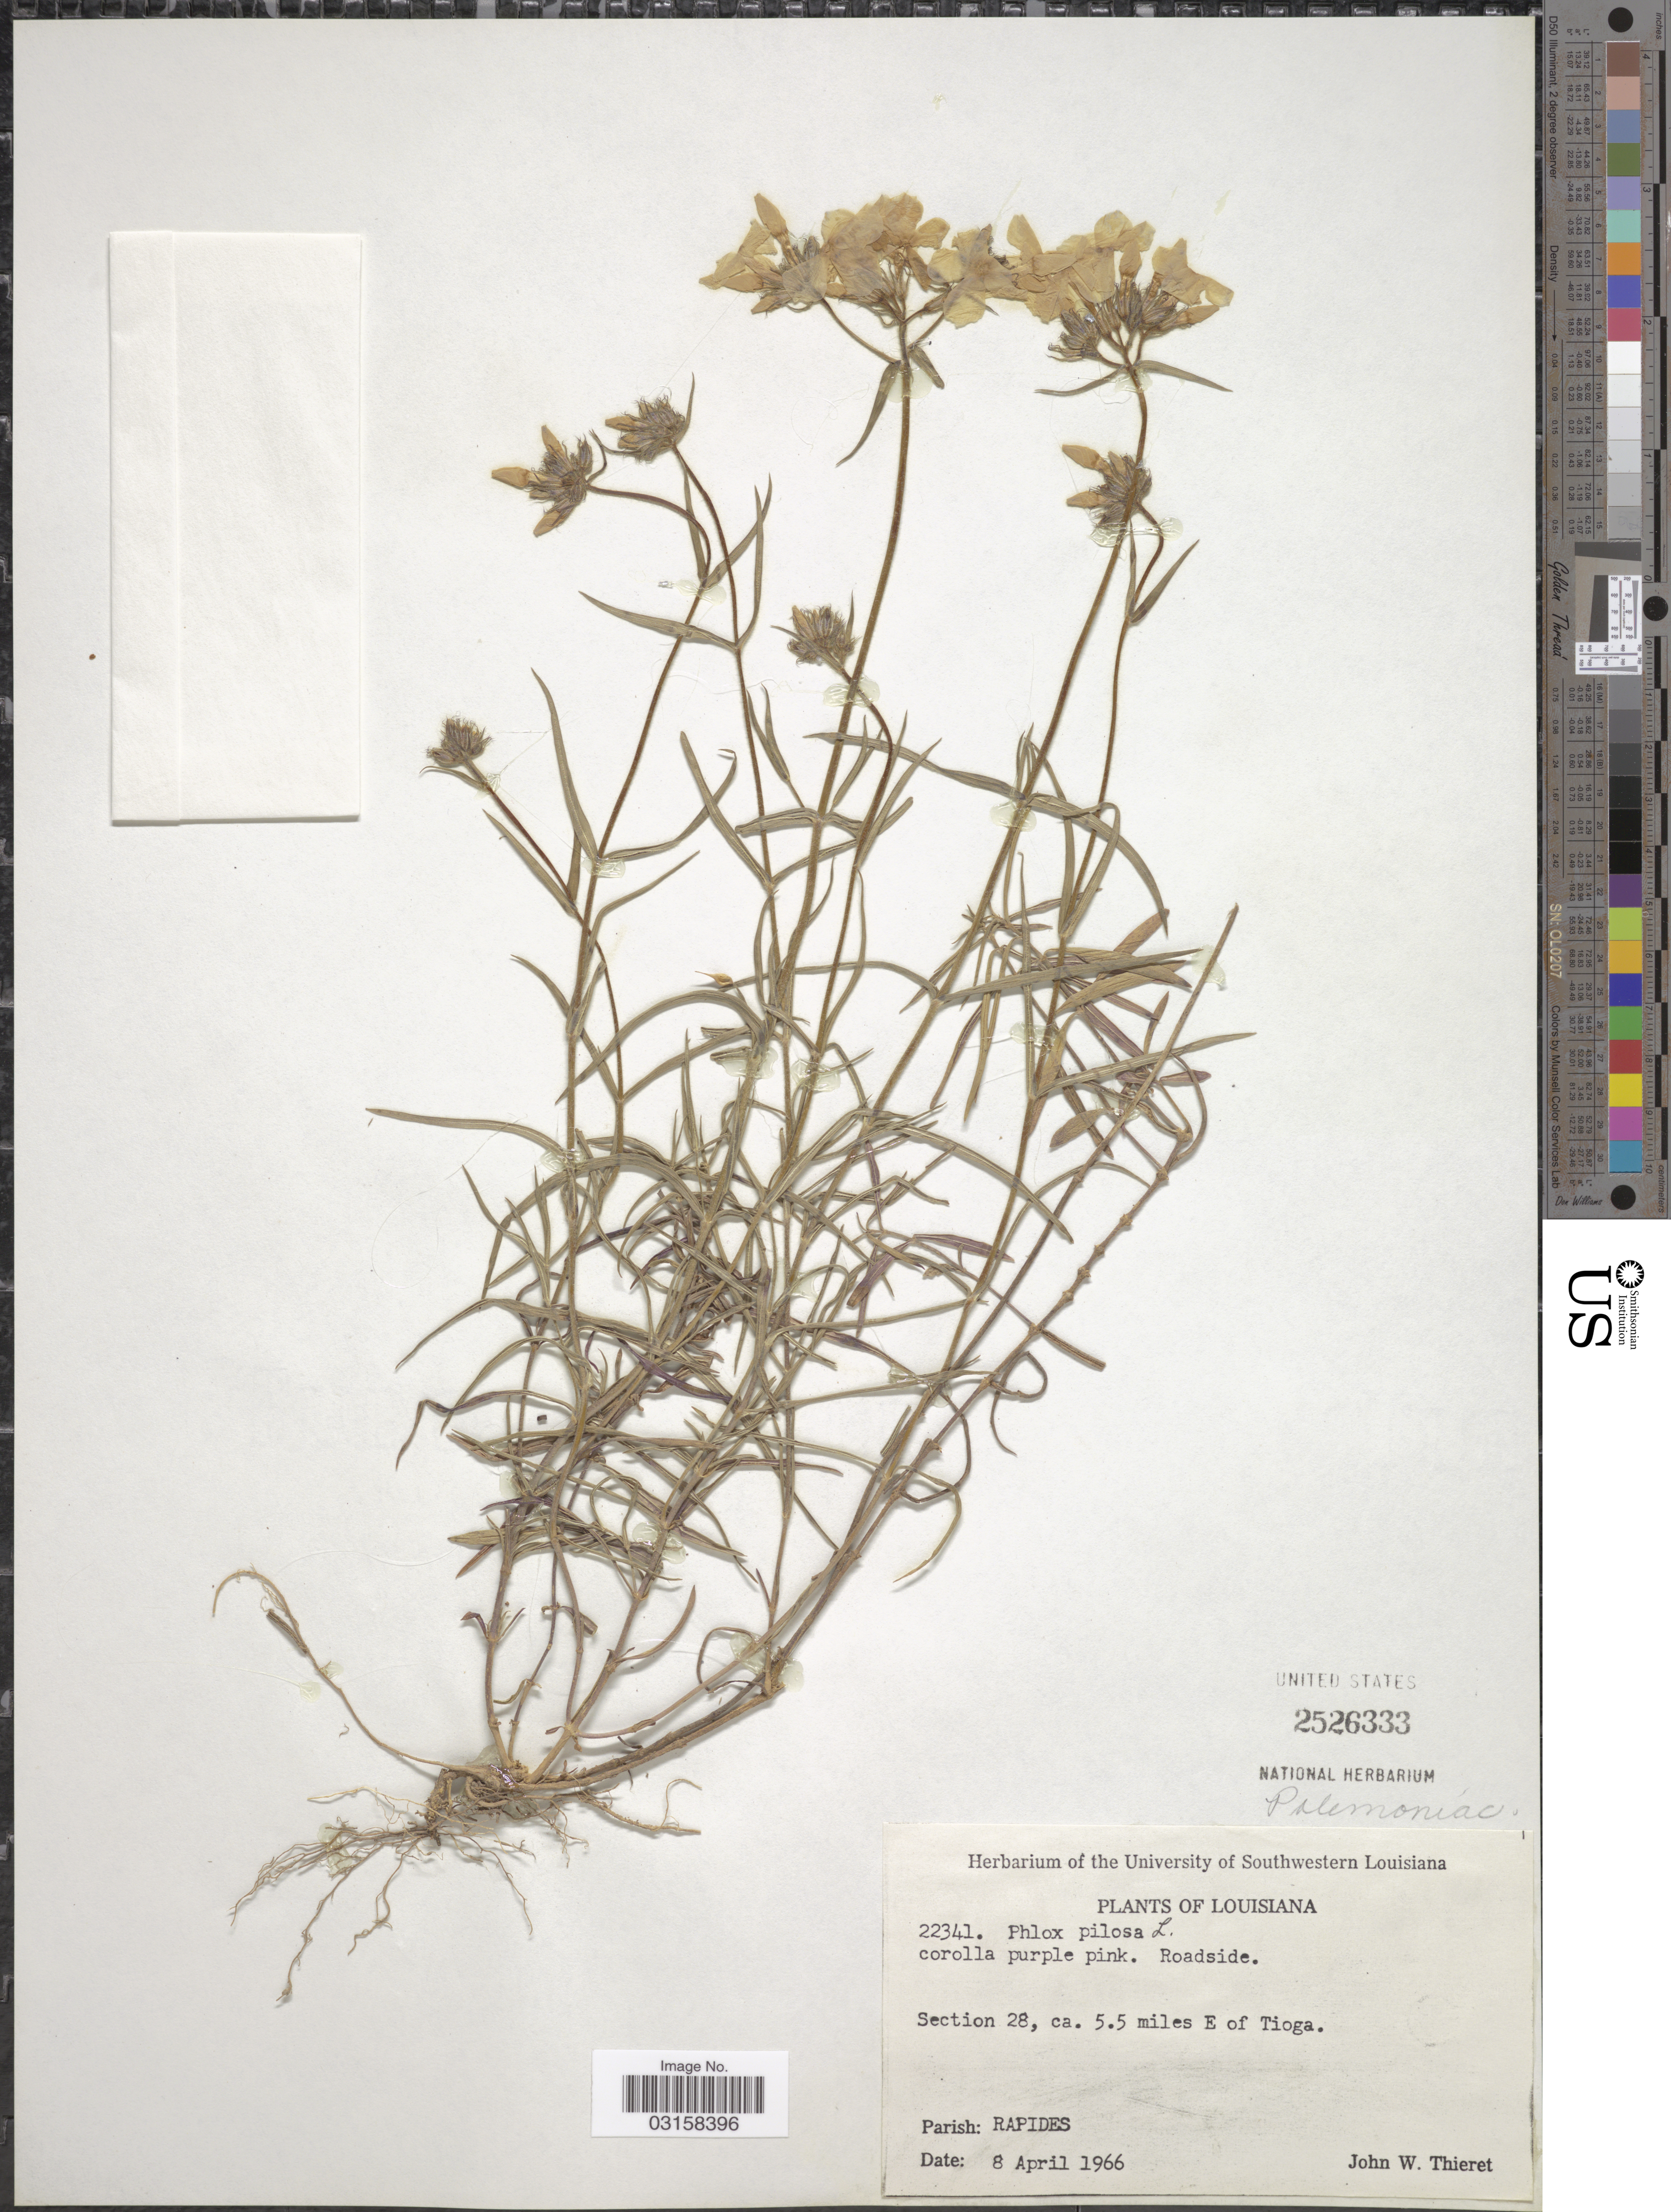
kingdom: Plantae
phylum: Tracheophyta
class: Magnoliopsida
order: Ericales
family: Polemoniaceae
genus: Phlox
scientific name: Phlox pilosa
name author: L.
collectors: J. W. Thieret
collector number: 22341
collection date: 1966-04-08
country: United States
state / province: Louisiana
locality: Section 28, ca. 5.5 miles E of Tioga. Parish: Rapides.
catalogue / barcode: US 2526333